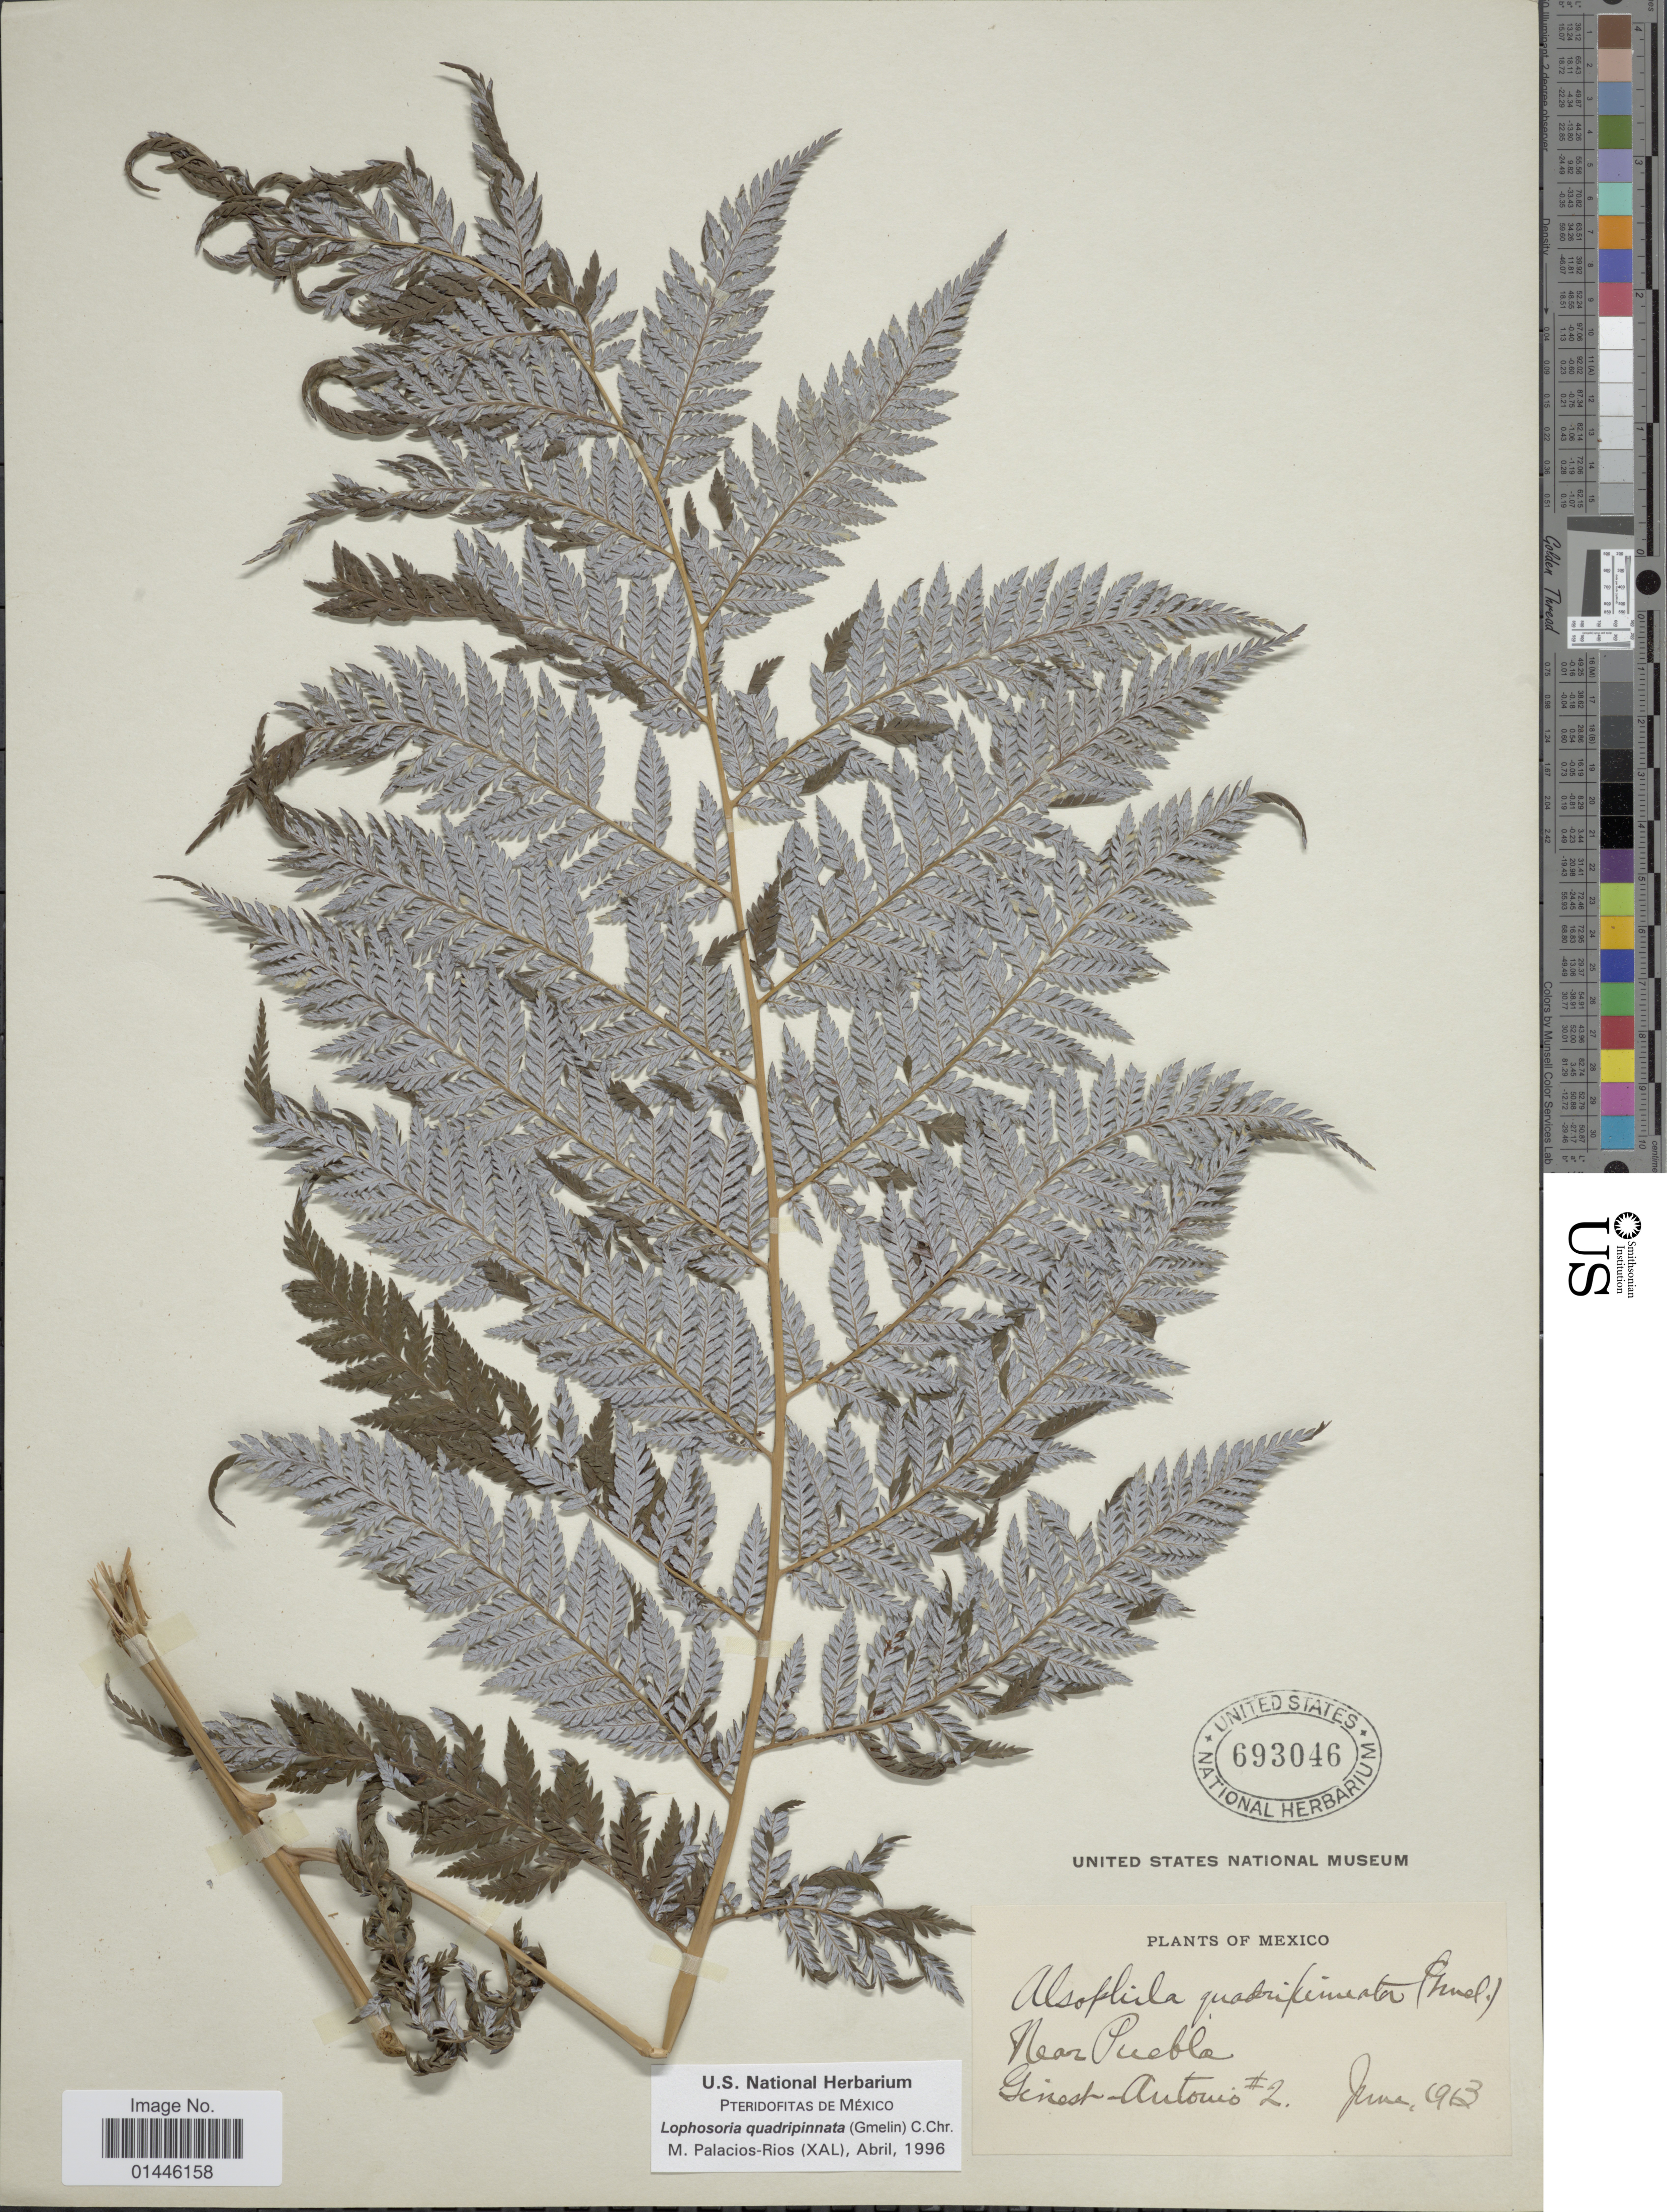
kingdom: Plantae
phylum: Tracheophyta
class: Polypodiopsida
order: Cyatheales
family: Dicksoniaceae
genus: Lophosoria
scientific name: Lophosoria quadripinnata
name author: (J.F. Gmel.) C. Chr.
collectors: Ginest-Antonio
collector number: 2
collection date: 1913-06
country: Mexico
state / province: Puebla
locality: Near Puebla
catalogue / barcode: US 693046